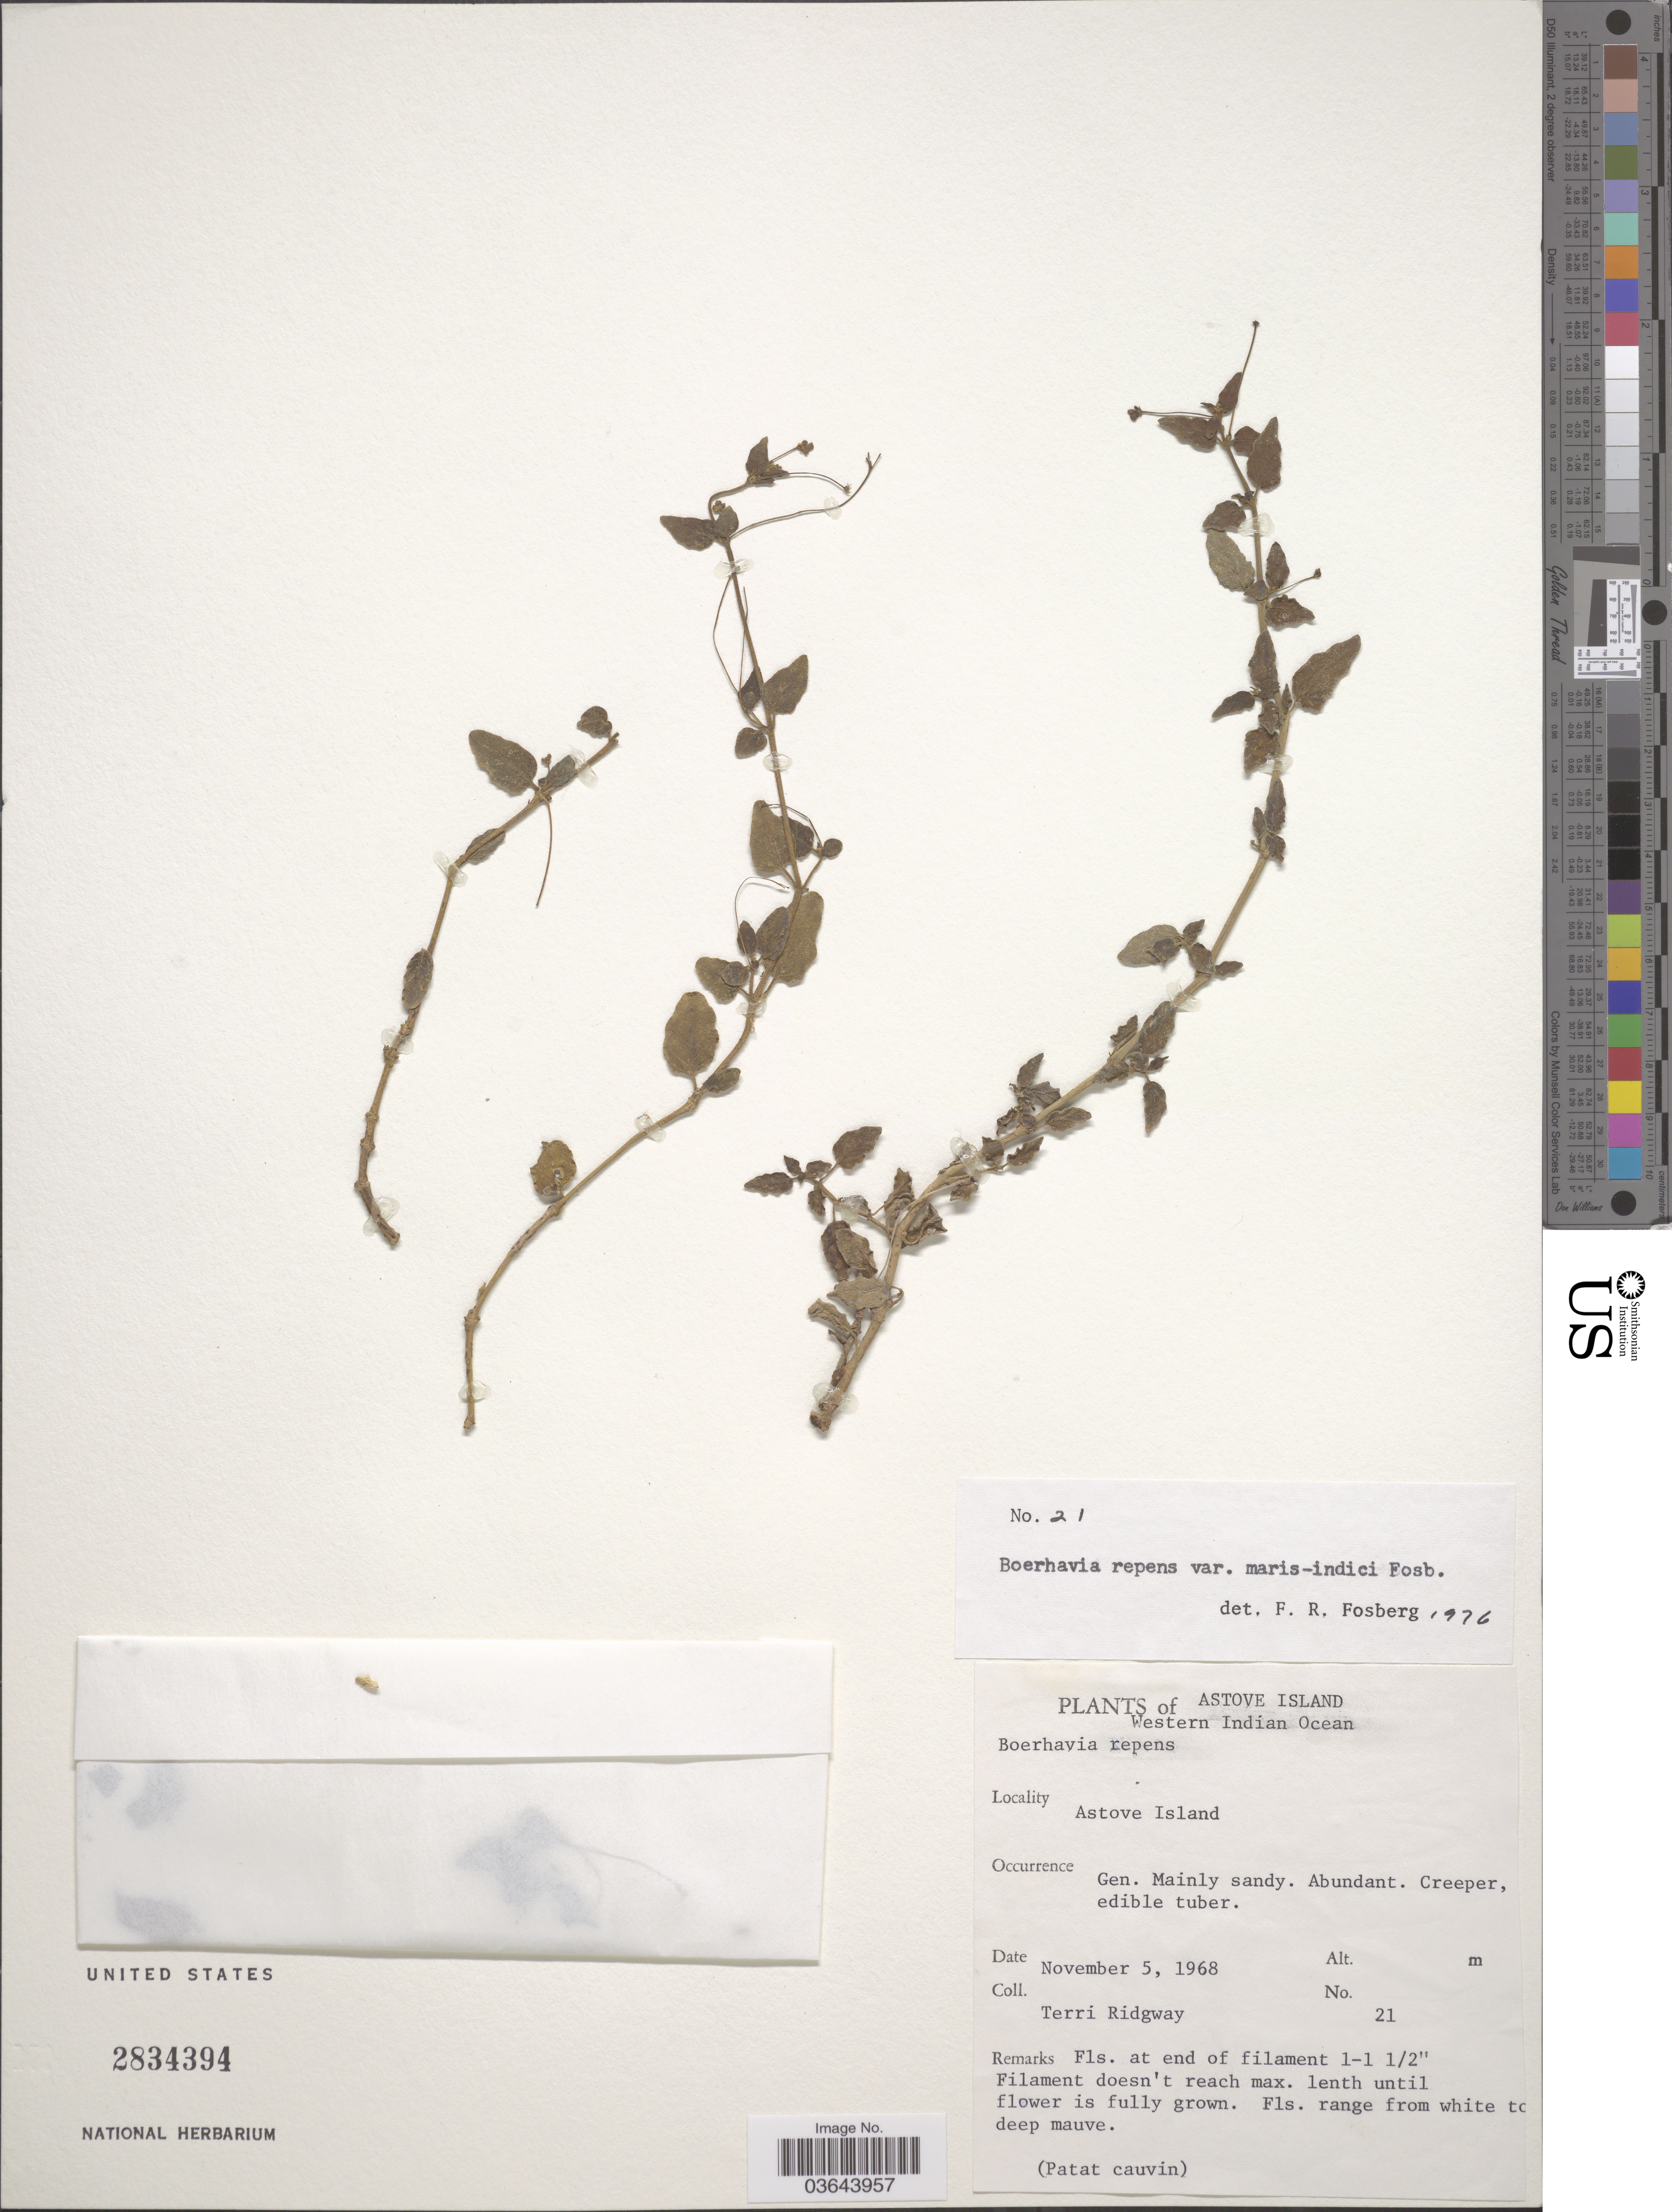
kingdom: Plantae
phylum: Tracheophyta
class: Magnoliopsida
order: Caryophyllales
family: Nyctaginaceae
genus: Boerhavia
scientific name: Boerhavia repens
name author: L.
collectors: T. Ridgway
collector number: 21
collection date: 1968-11-05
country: Seychelles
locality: Astove Island. Western Indian Ocean. Astove Island.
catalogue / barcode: US 2834394